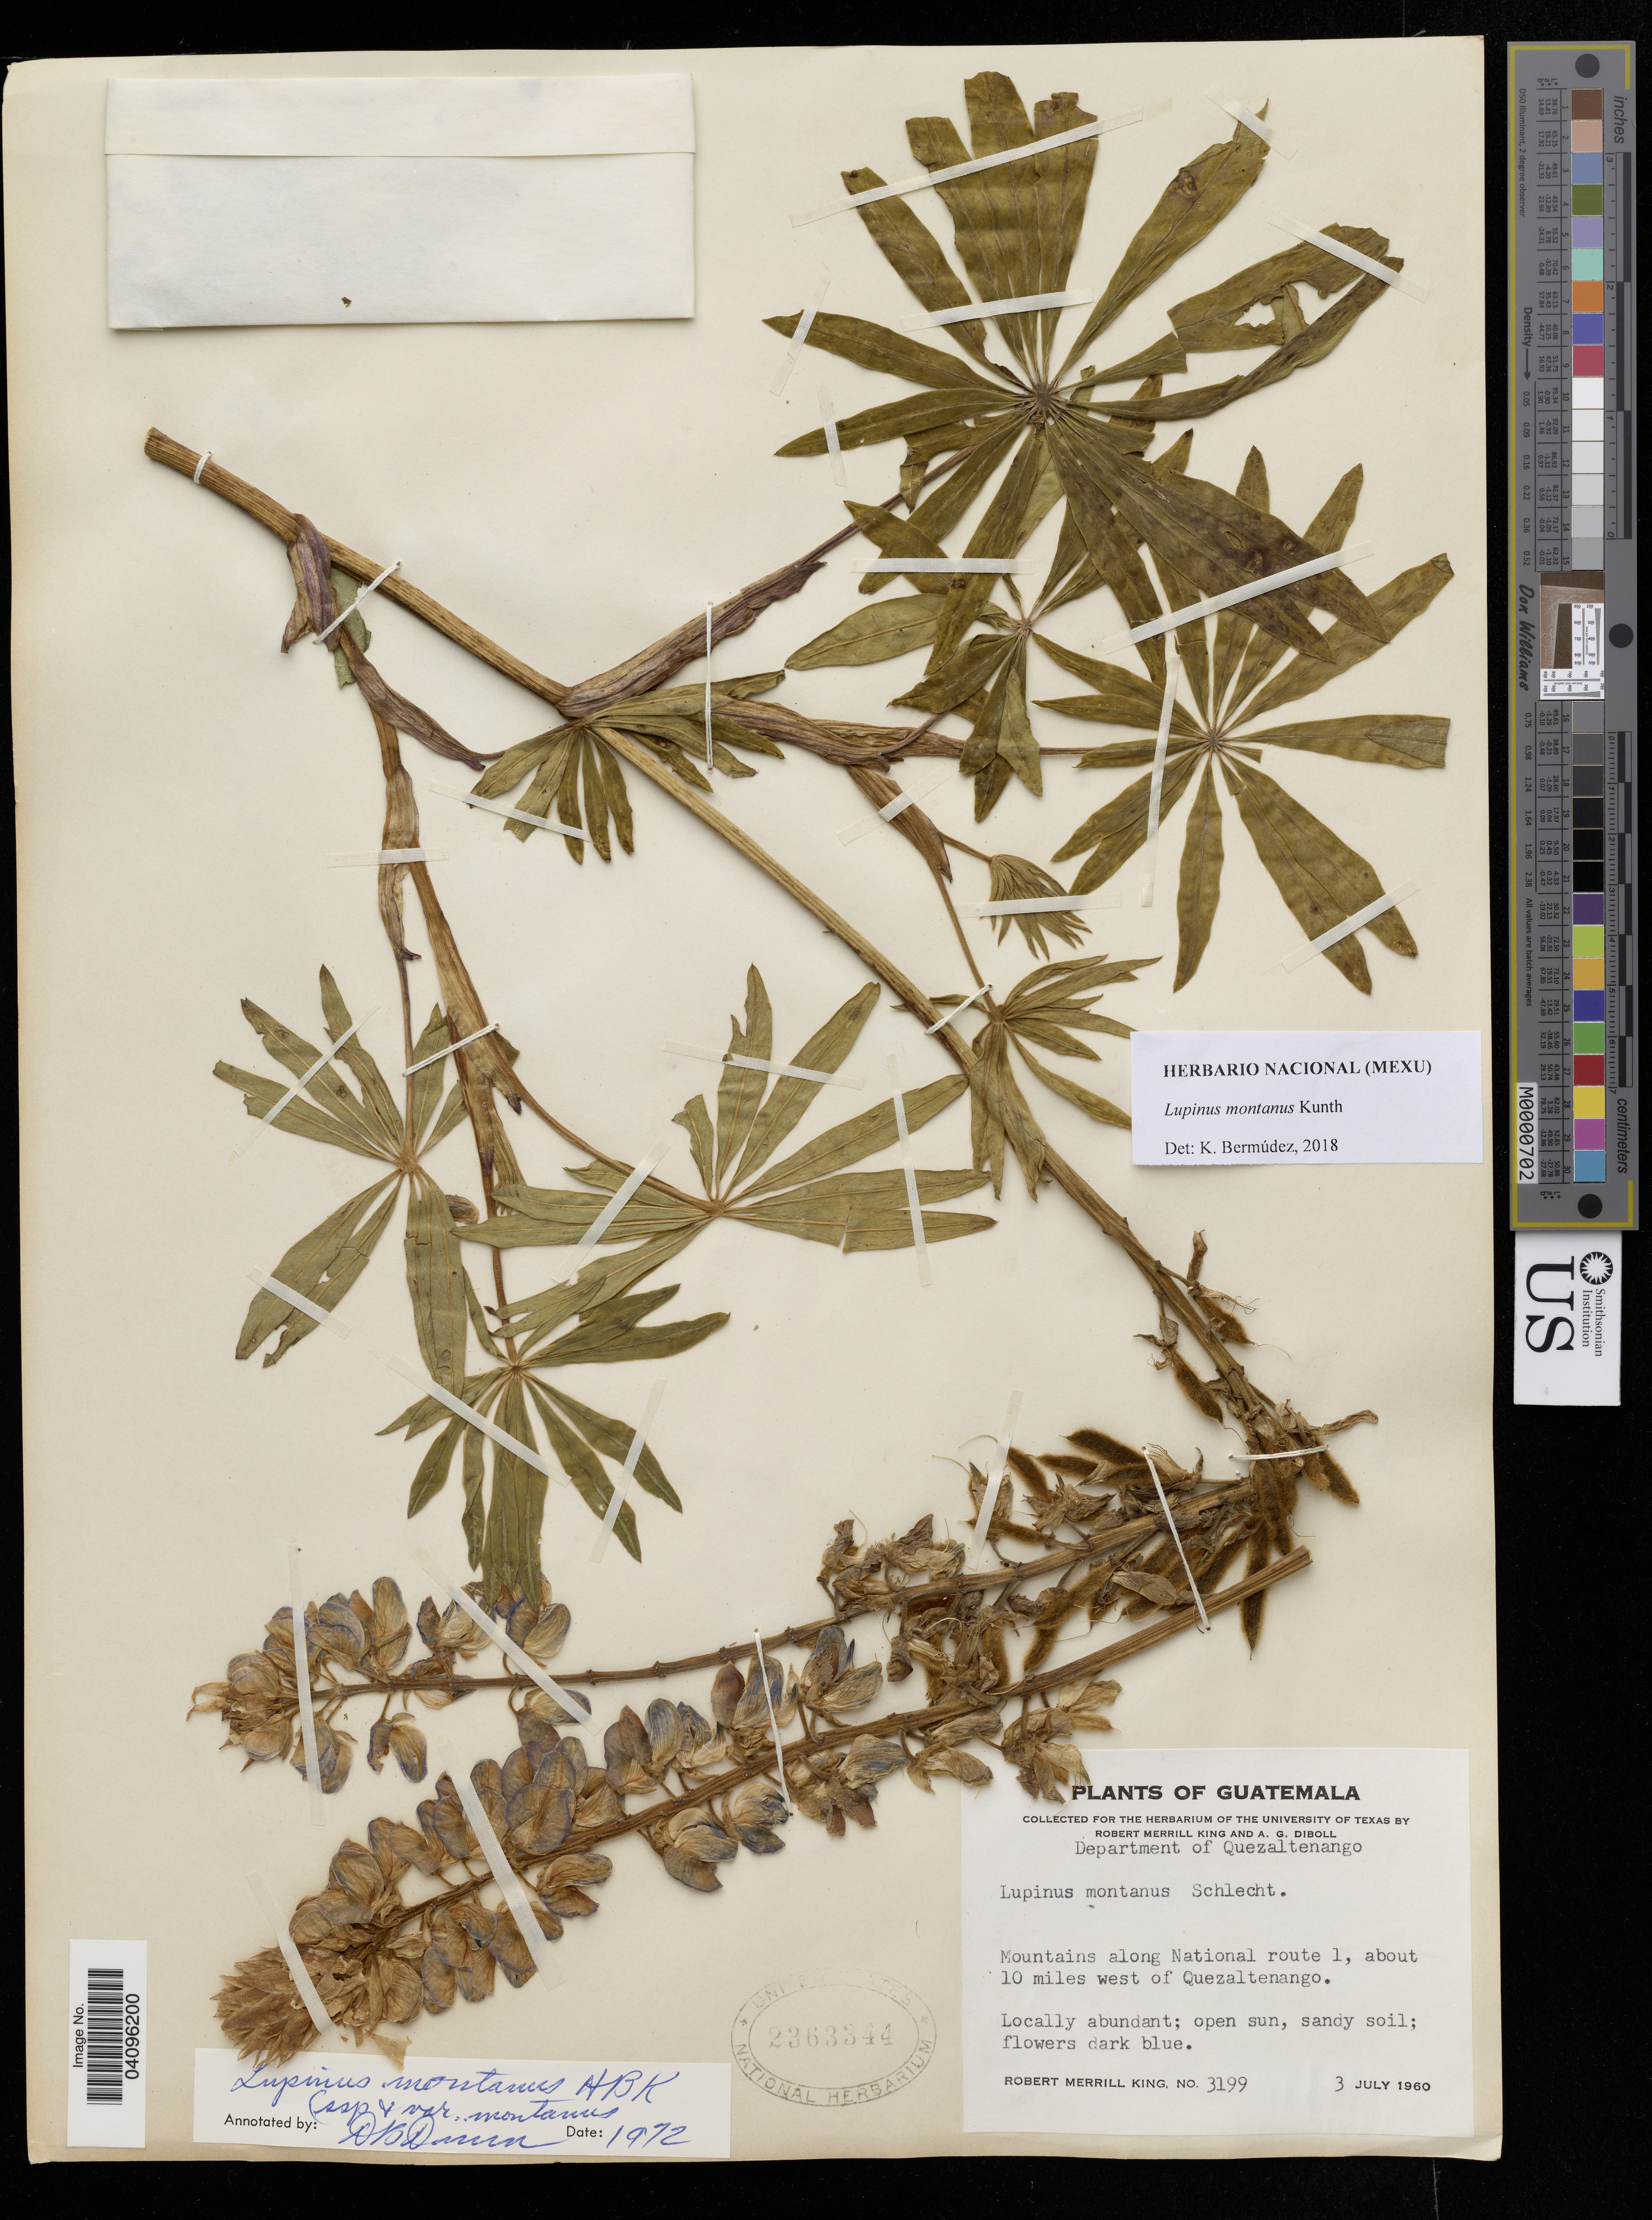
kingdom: Plantae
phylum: Tracheophyta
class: Magnoliopsida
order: Fabales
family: Fabaceae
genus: Lupinus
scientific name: Lupinus montanus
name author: Kunth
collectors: R. M. King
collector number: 3199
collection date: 1960-07-03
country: Guatemala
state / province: Quezaltenango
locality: Mountains along National route 1, about 10 miles west of Quezaltenango.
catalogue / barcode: US 2363344